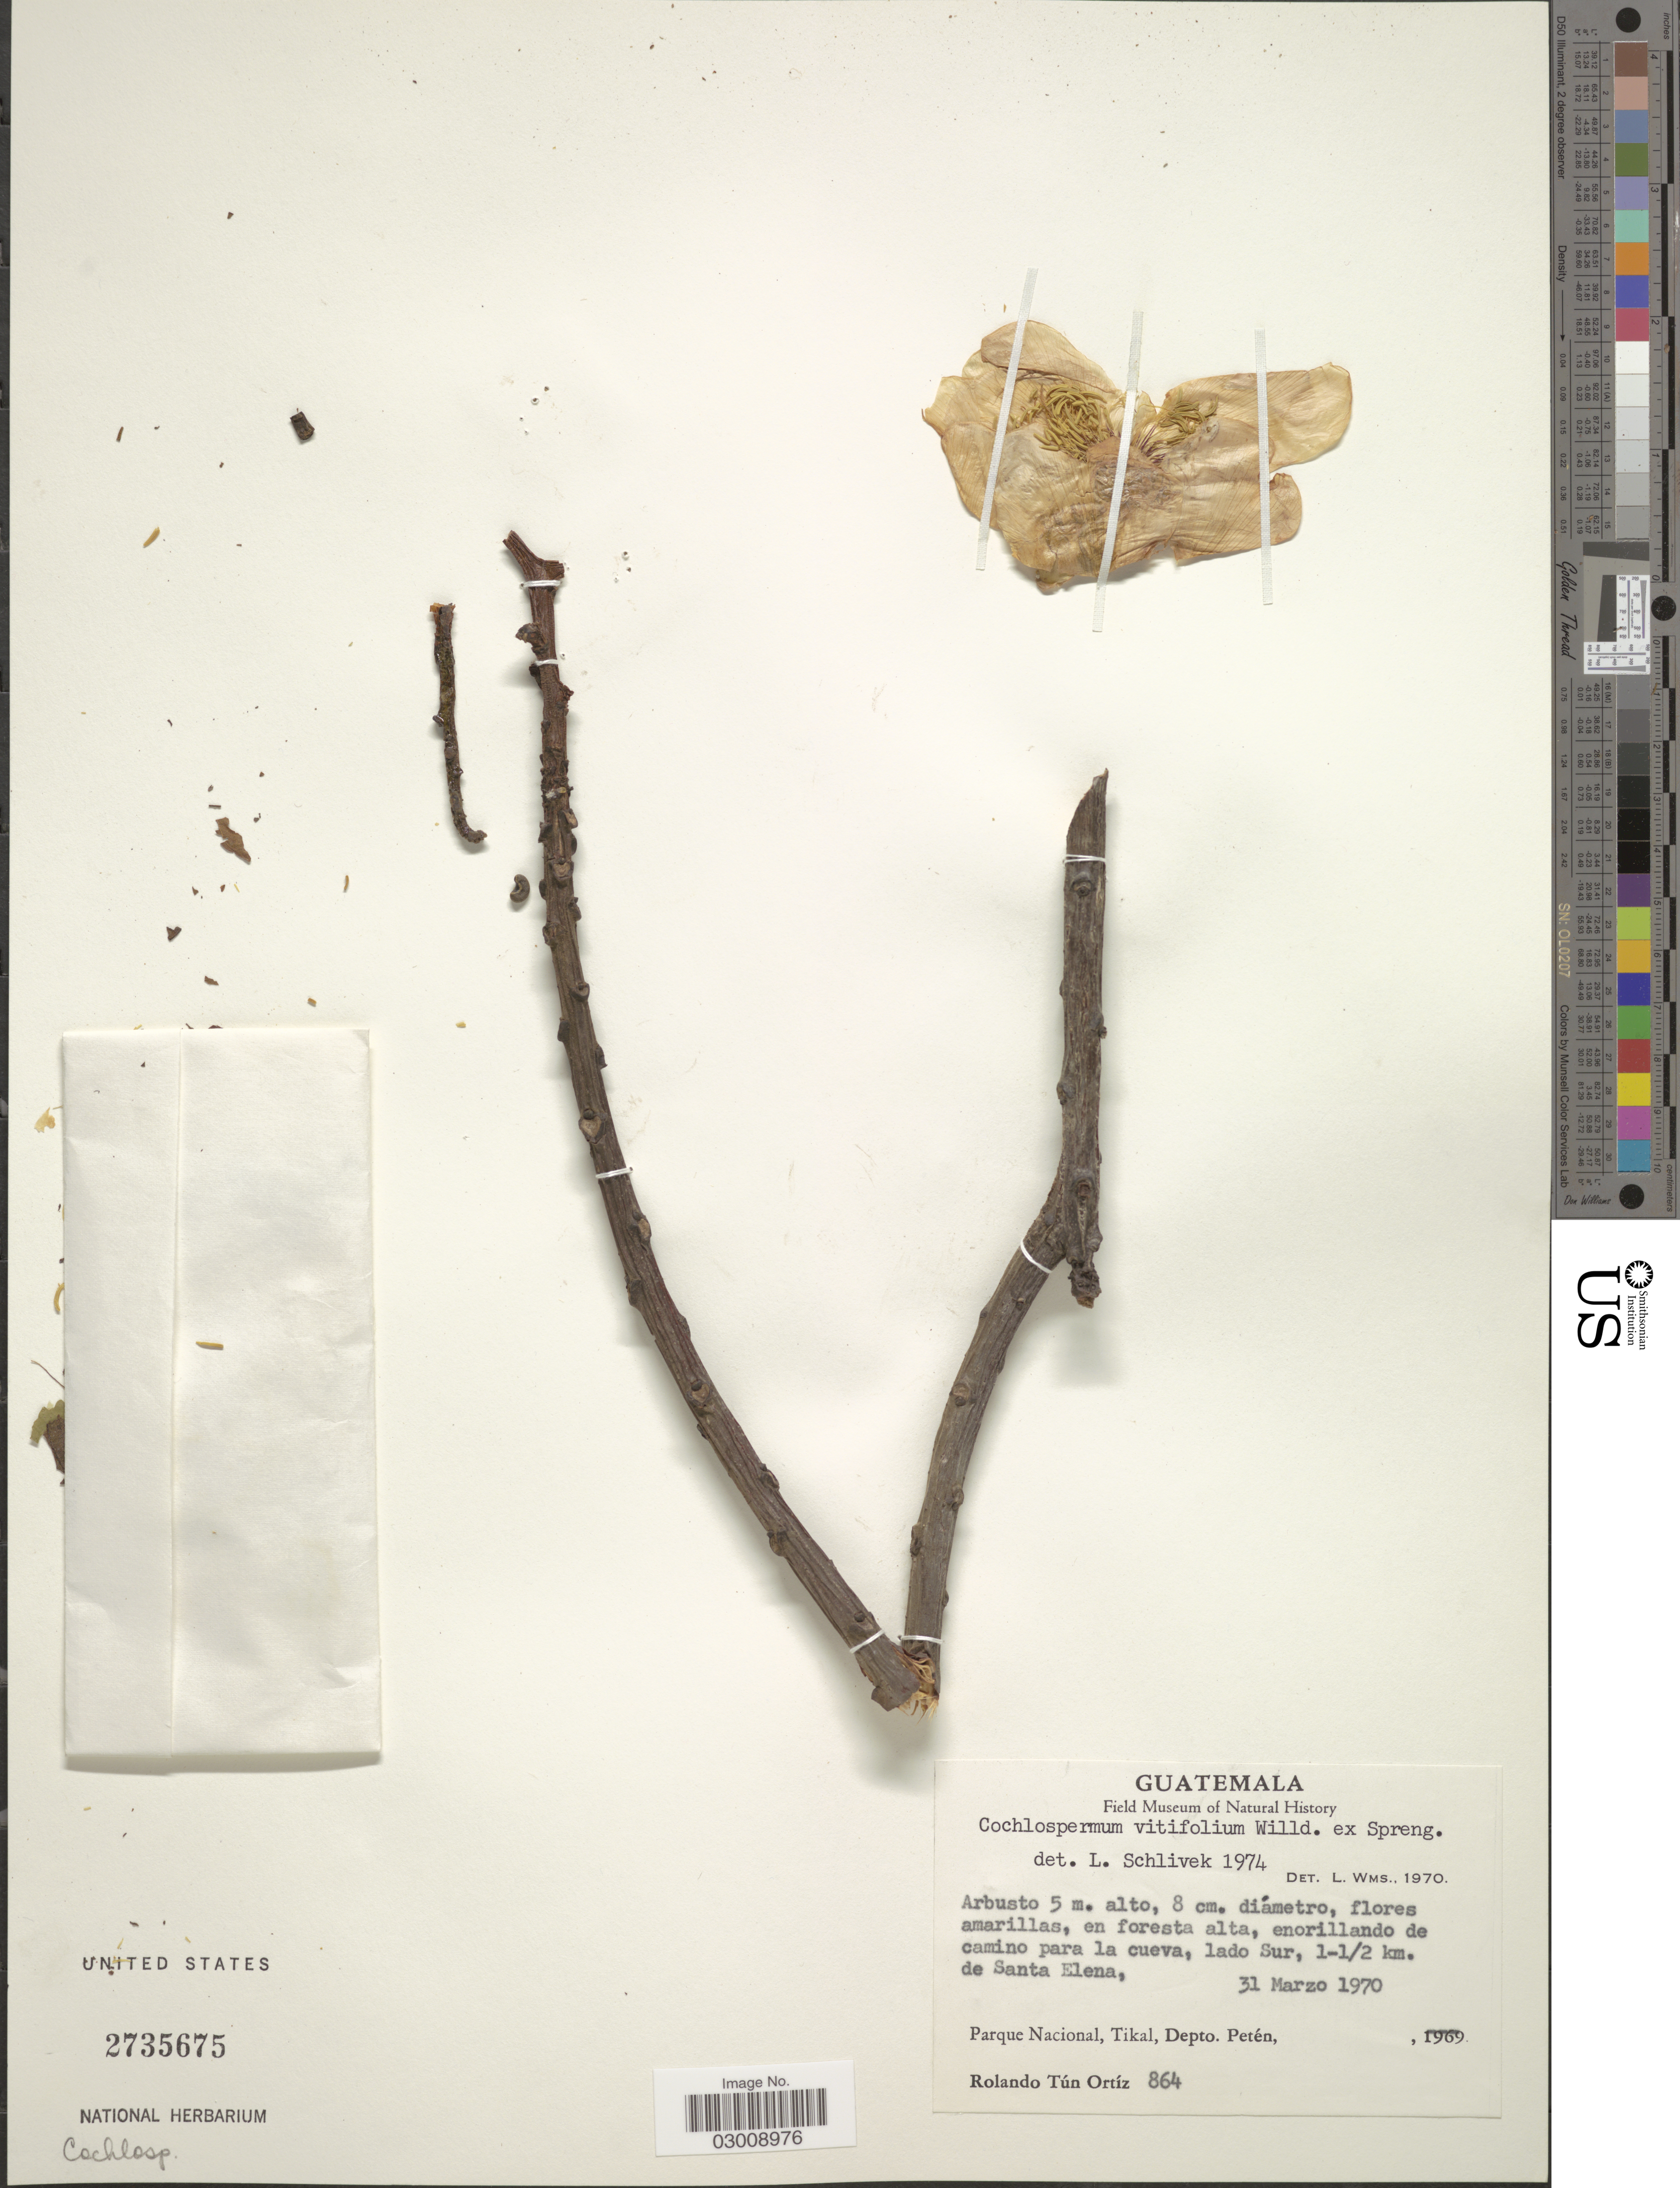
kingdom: Plantae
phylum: Tracheophyta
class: Magnoliopsida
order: Malvales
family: Cochlospermaceae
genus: Cochlospermum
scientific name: Cochlospermum vitifolium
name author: (Willd.) Spreng.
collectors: R. T. Ortíz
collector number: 864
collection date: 1970-03-31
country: Guatemala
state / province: El Petén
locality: Camino para la cueva, lado Sur, 1-1/2 km. de Santa Elena, Parque Nacional, Tikal, Depto. Petén.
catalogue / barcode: US 2735675